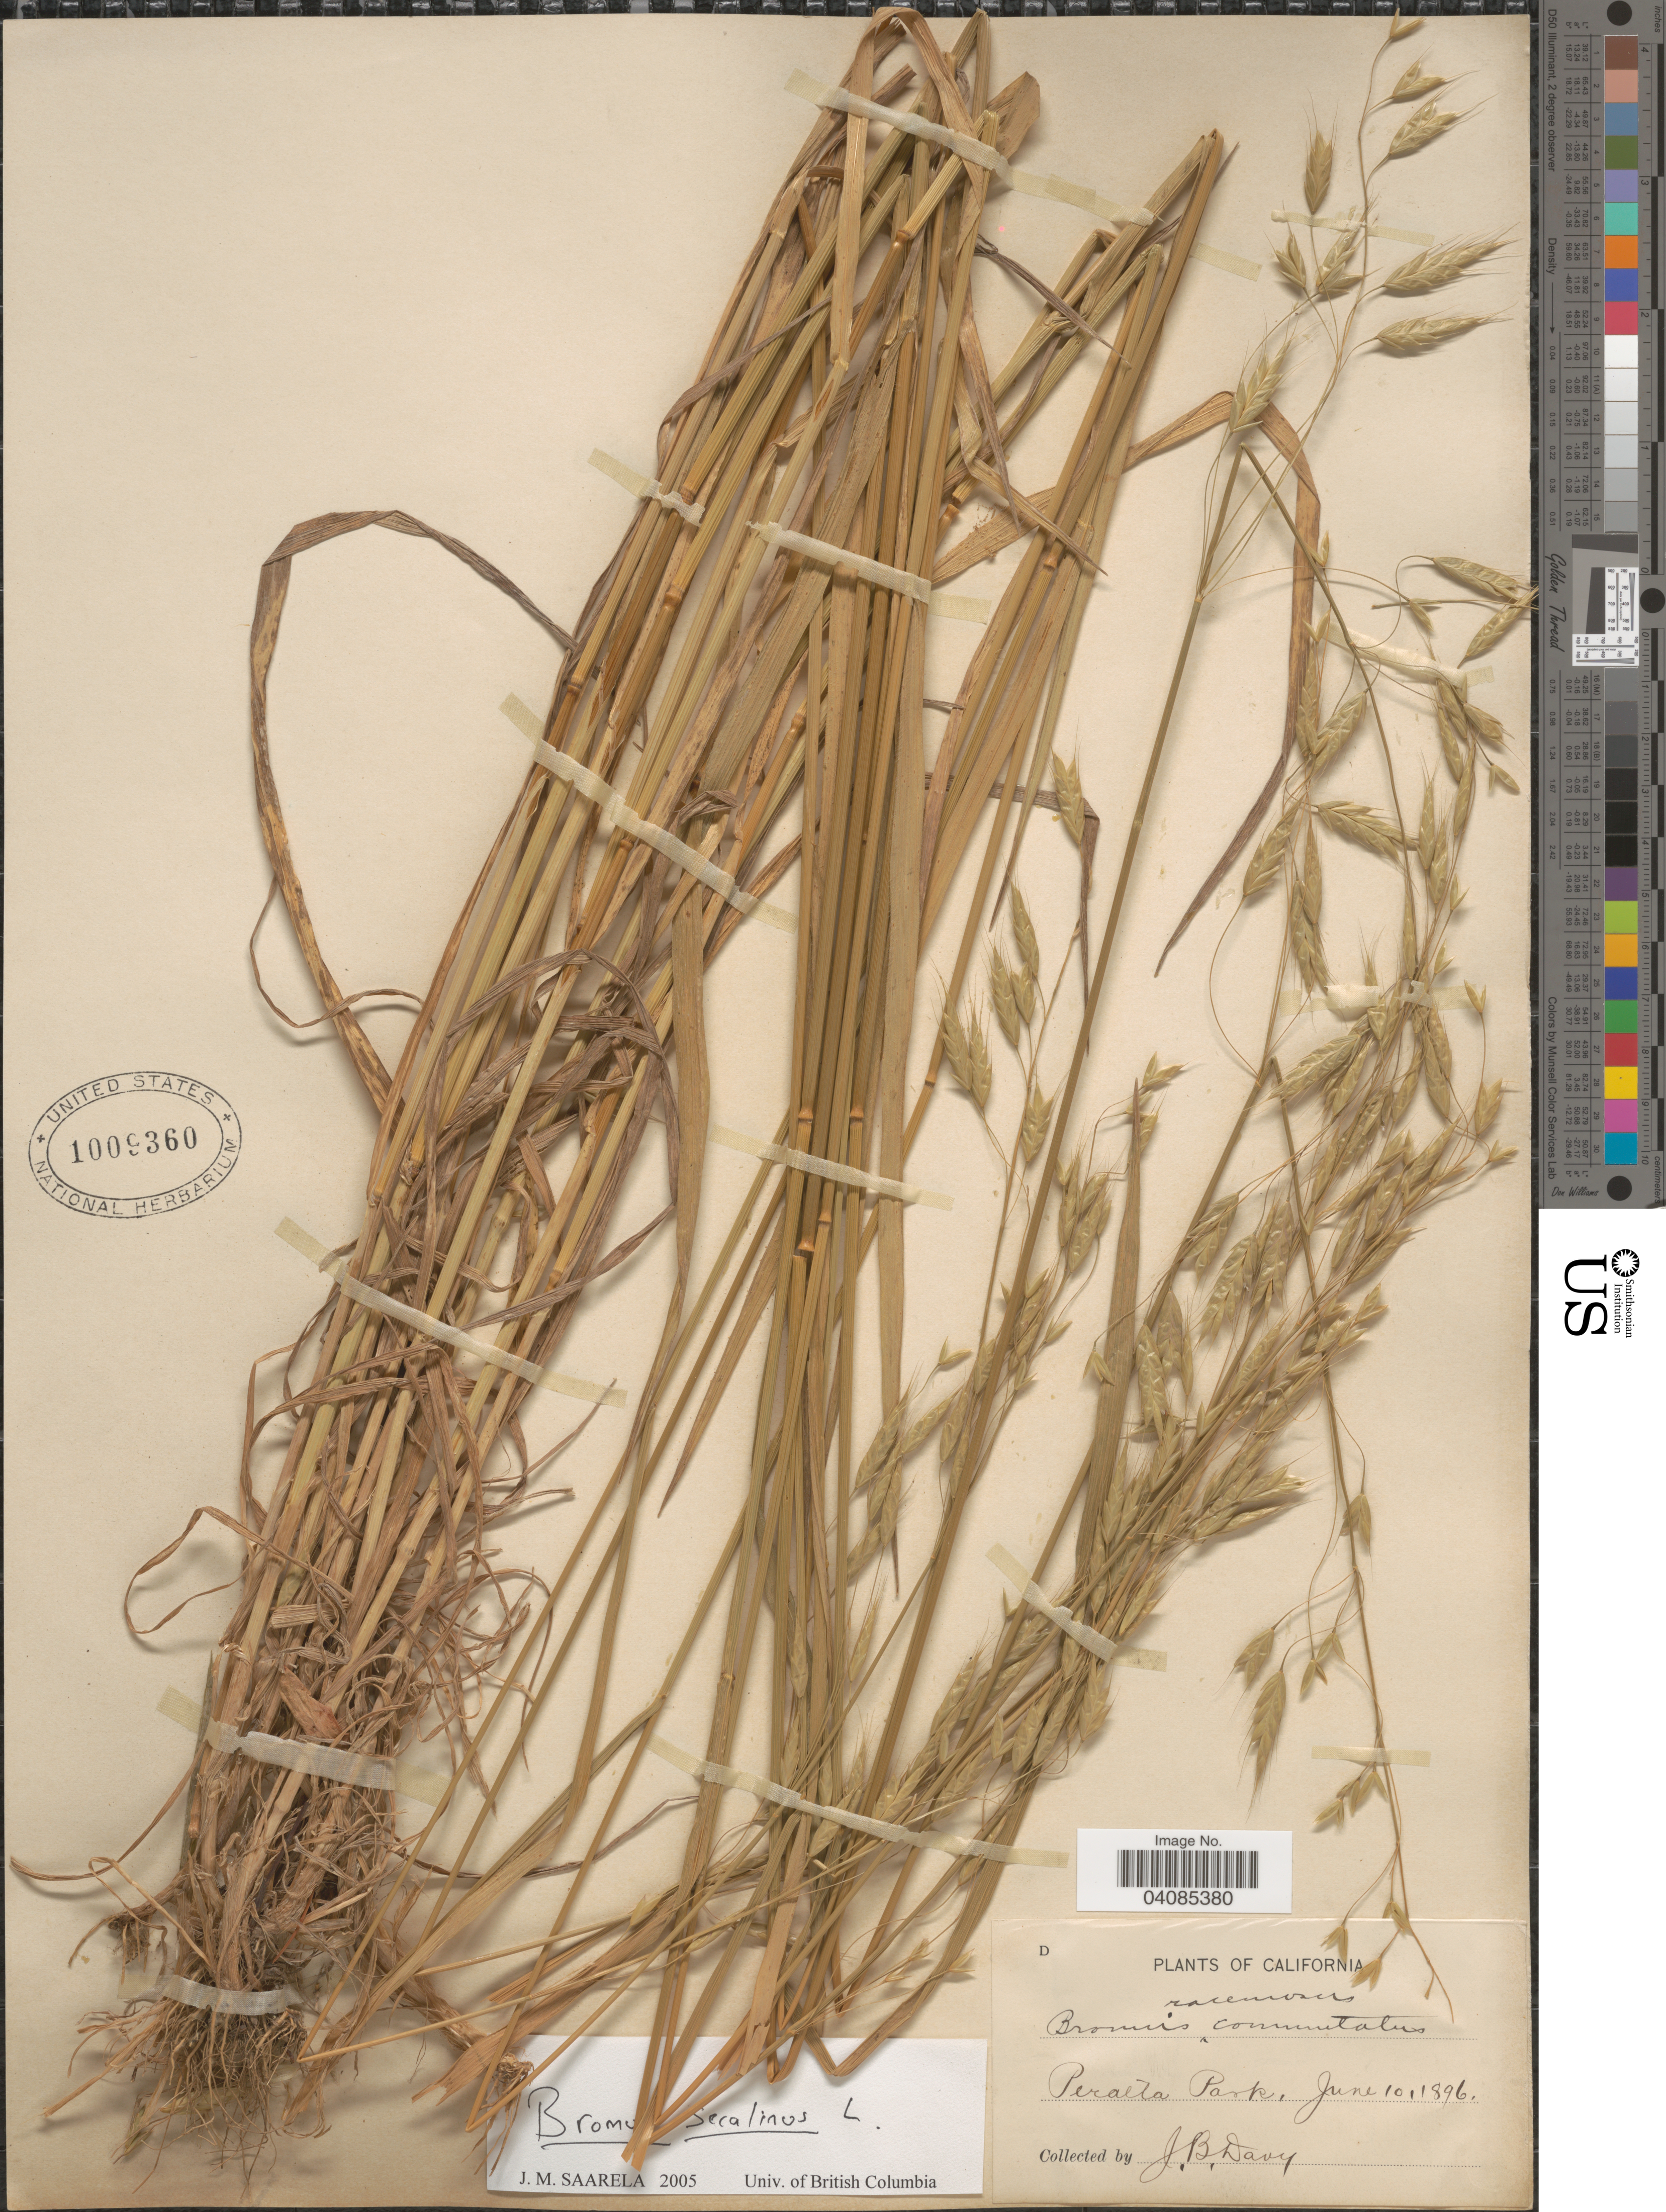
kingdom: Plantae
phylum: Tracheophyta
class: Liliopsida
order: Poales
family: Poaceae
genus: Bromus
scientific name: Bromus secalinus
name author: L.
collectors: J. Burtt Davy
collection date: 1896-06-10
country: United States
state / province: California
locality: Peralta Park.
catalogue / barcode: US 1009360